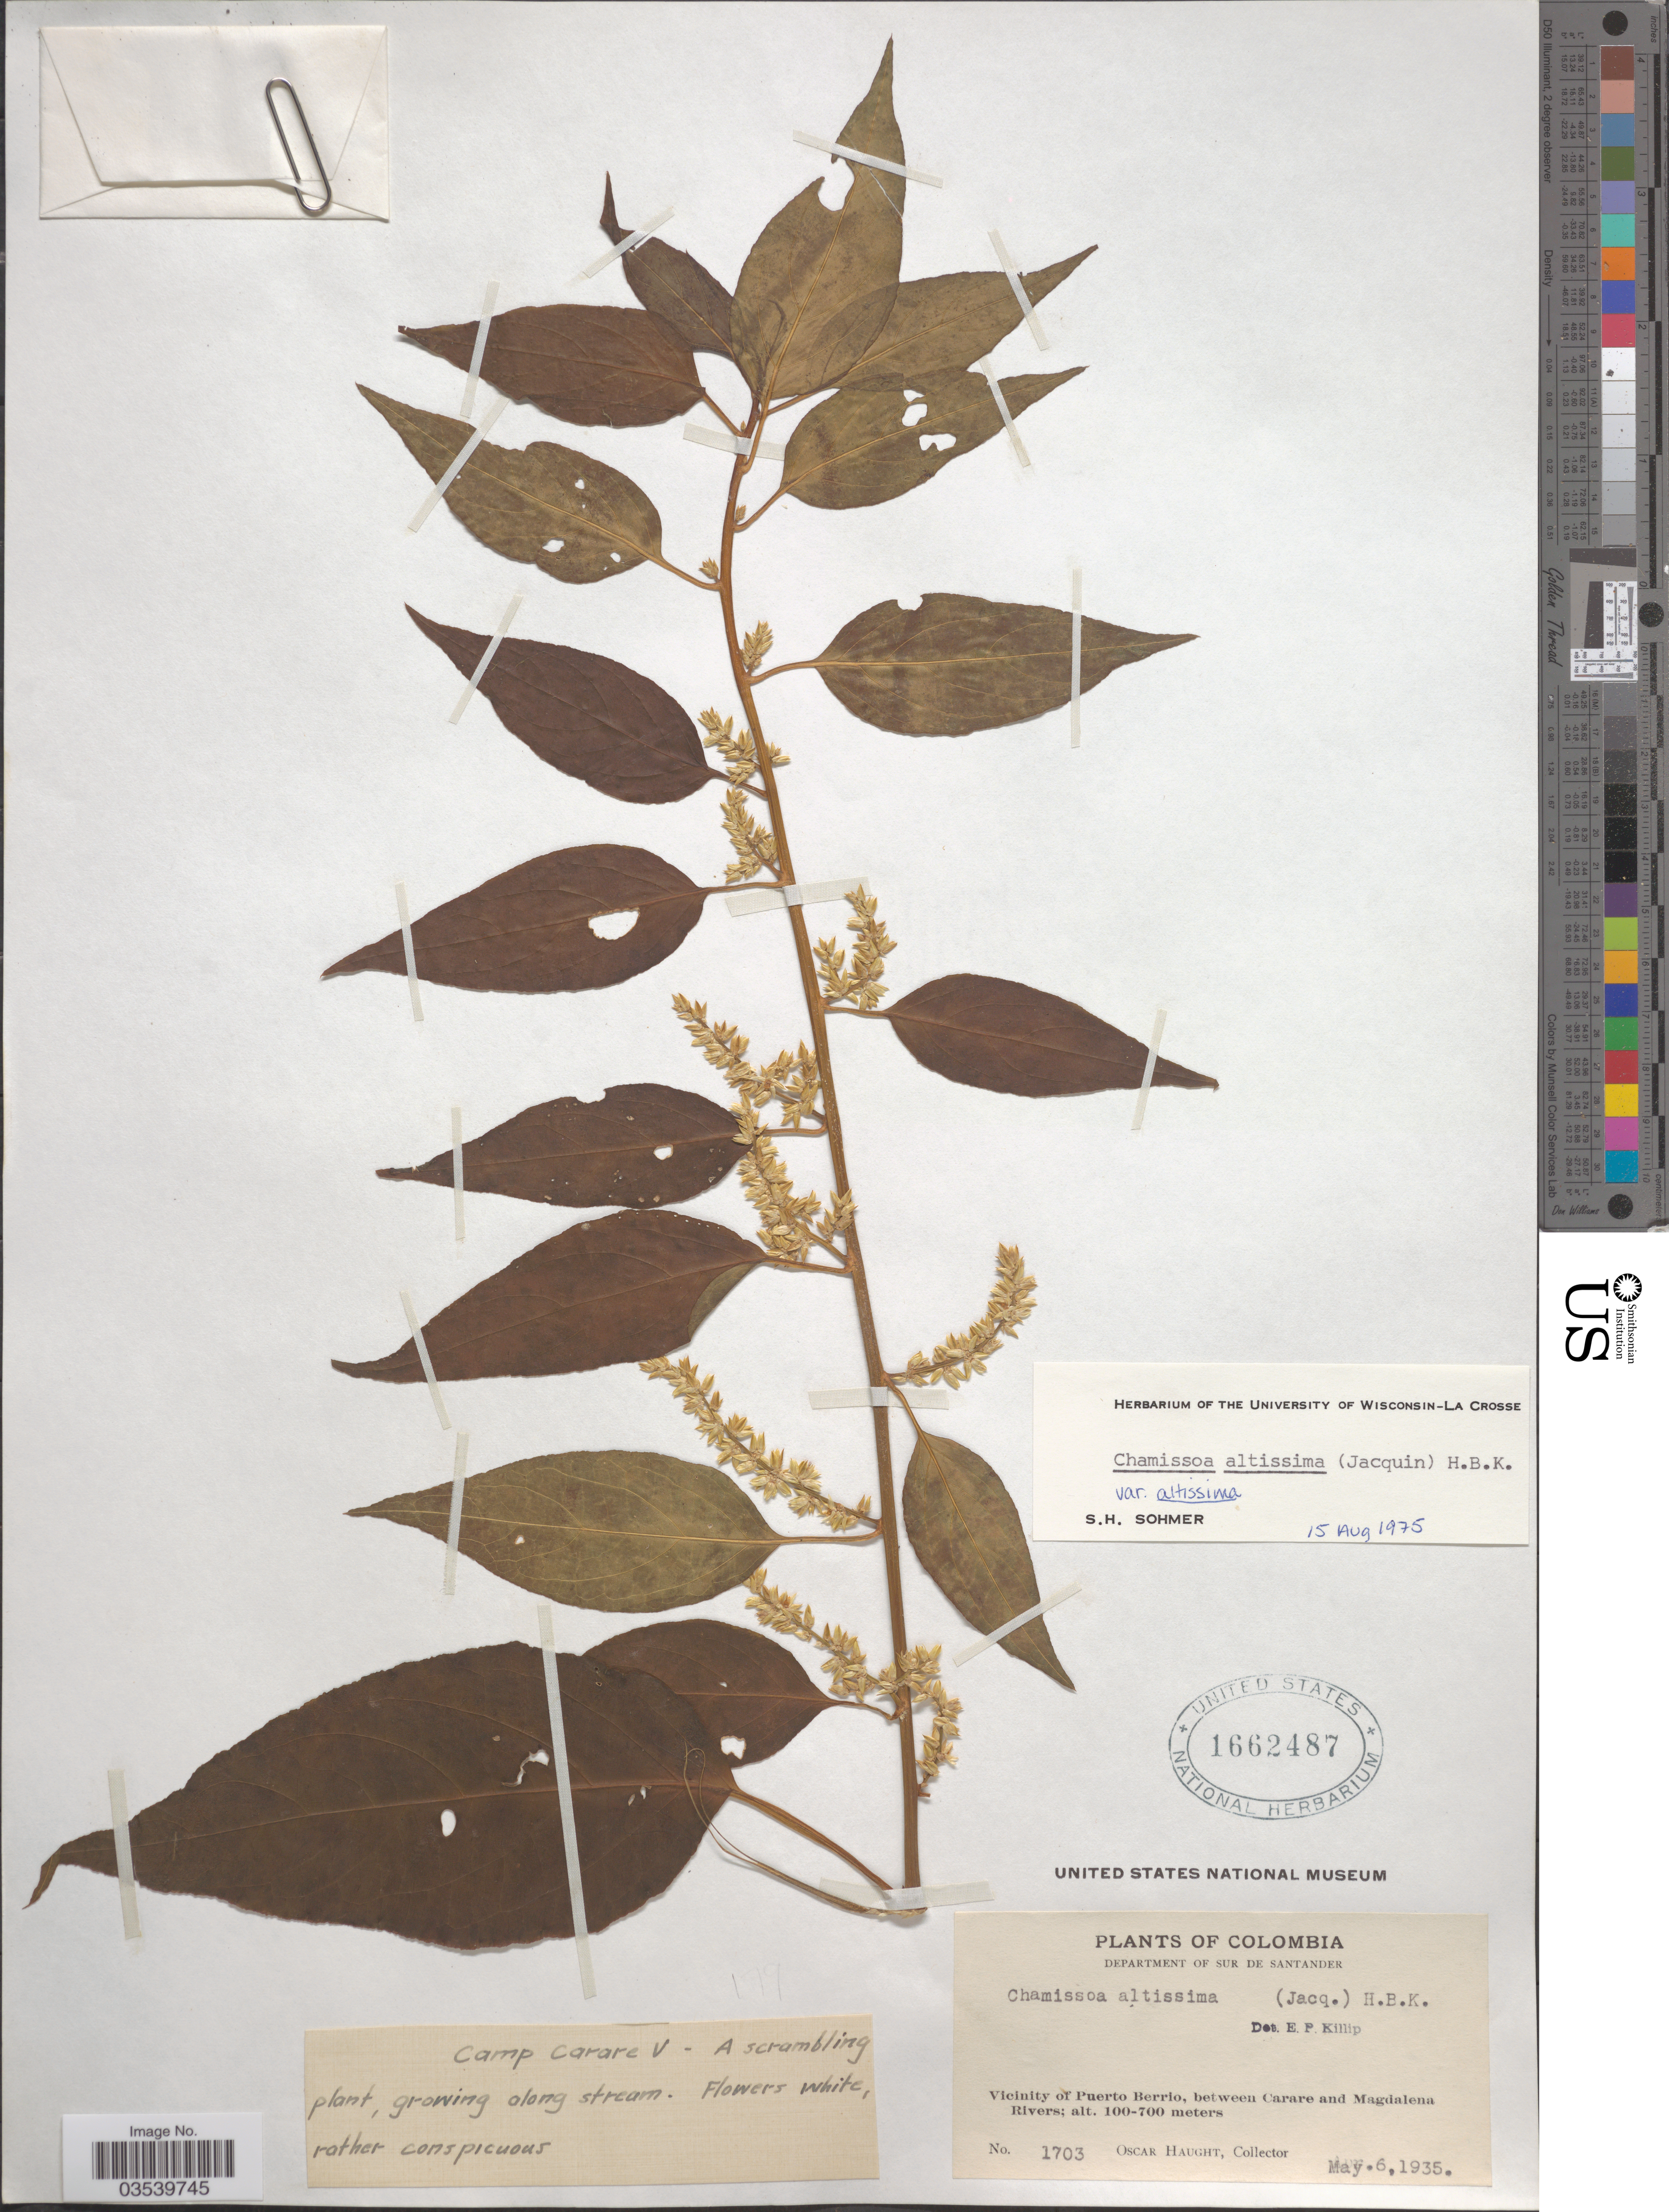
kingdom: Plantae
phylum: Tracheophyta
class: Magnoliopsida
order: Caryophyllales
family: Amaranthaceae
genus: Chamissoa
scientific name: Chamissoa altissima var. altissima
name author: (Jacq.) Kunth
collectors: O. Haught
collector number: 1703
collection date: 1935-05-06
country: Colombia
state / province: Santander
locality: Department of Sur de Santander. Vicinity of Puerto Berrio, between Carare and Magdalena Rivers. Camp Carare V.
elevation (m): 100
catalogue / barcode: US 1662487